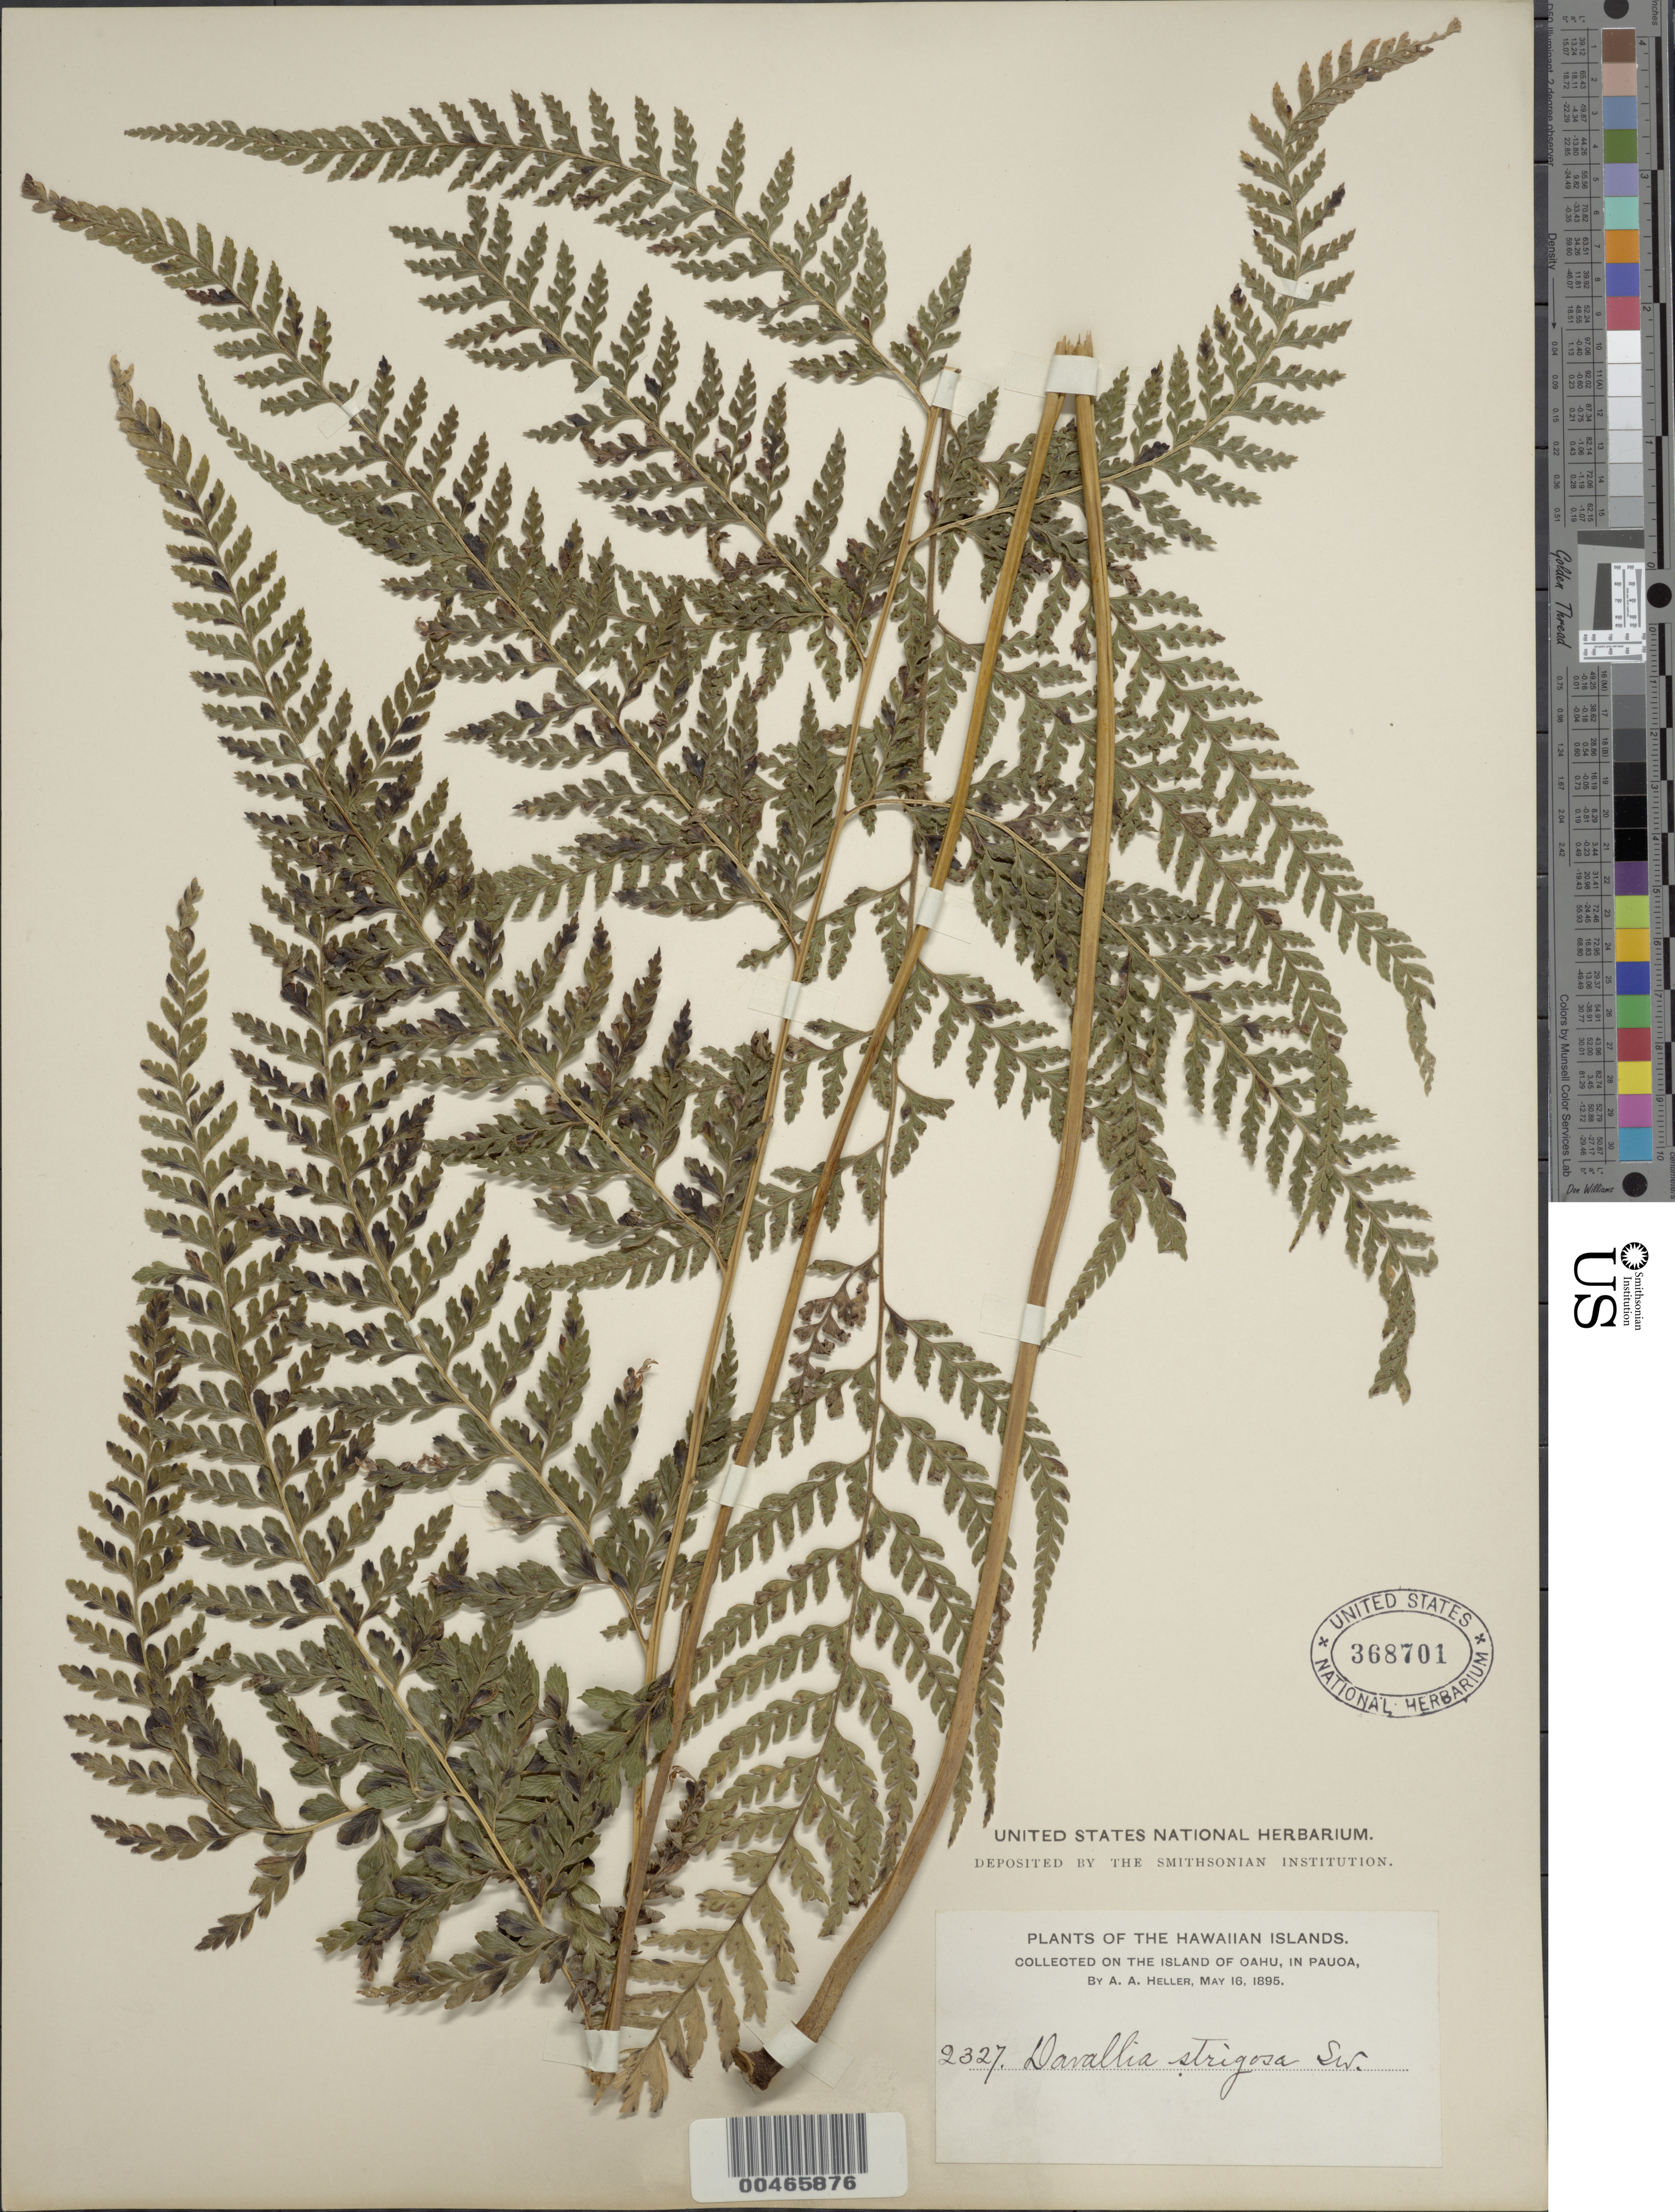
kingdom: Plantae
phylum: Tracheophyta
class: Polypodiopsida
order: Polypodiales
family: Dennstaedtiaceae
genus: Microlepia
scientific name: Microlepia strigosa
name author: (Thunb.) J. Presl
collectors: A. A. Heller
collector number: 2327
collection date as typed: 16 May 1895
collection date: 1895-05-16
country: United States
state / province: Hawaii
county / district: Honolulu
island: Oahu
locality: In Pauoa.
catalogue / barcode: US 368701